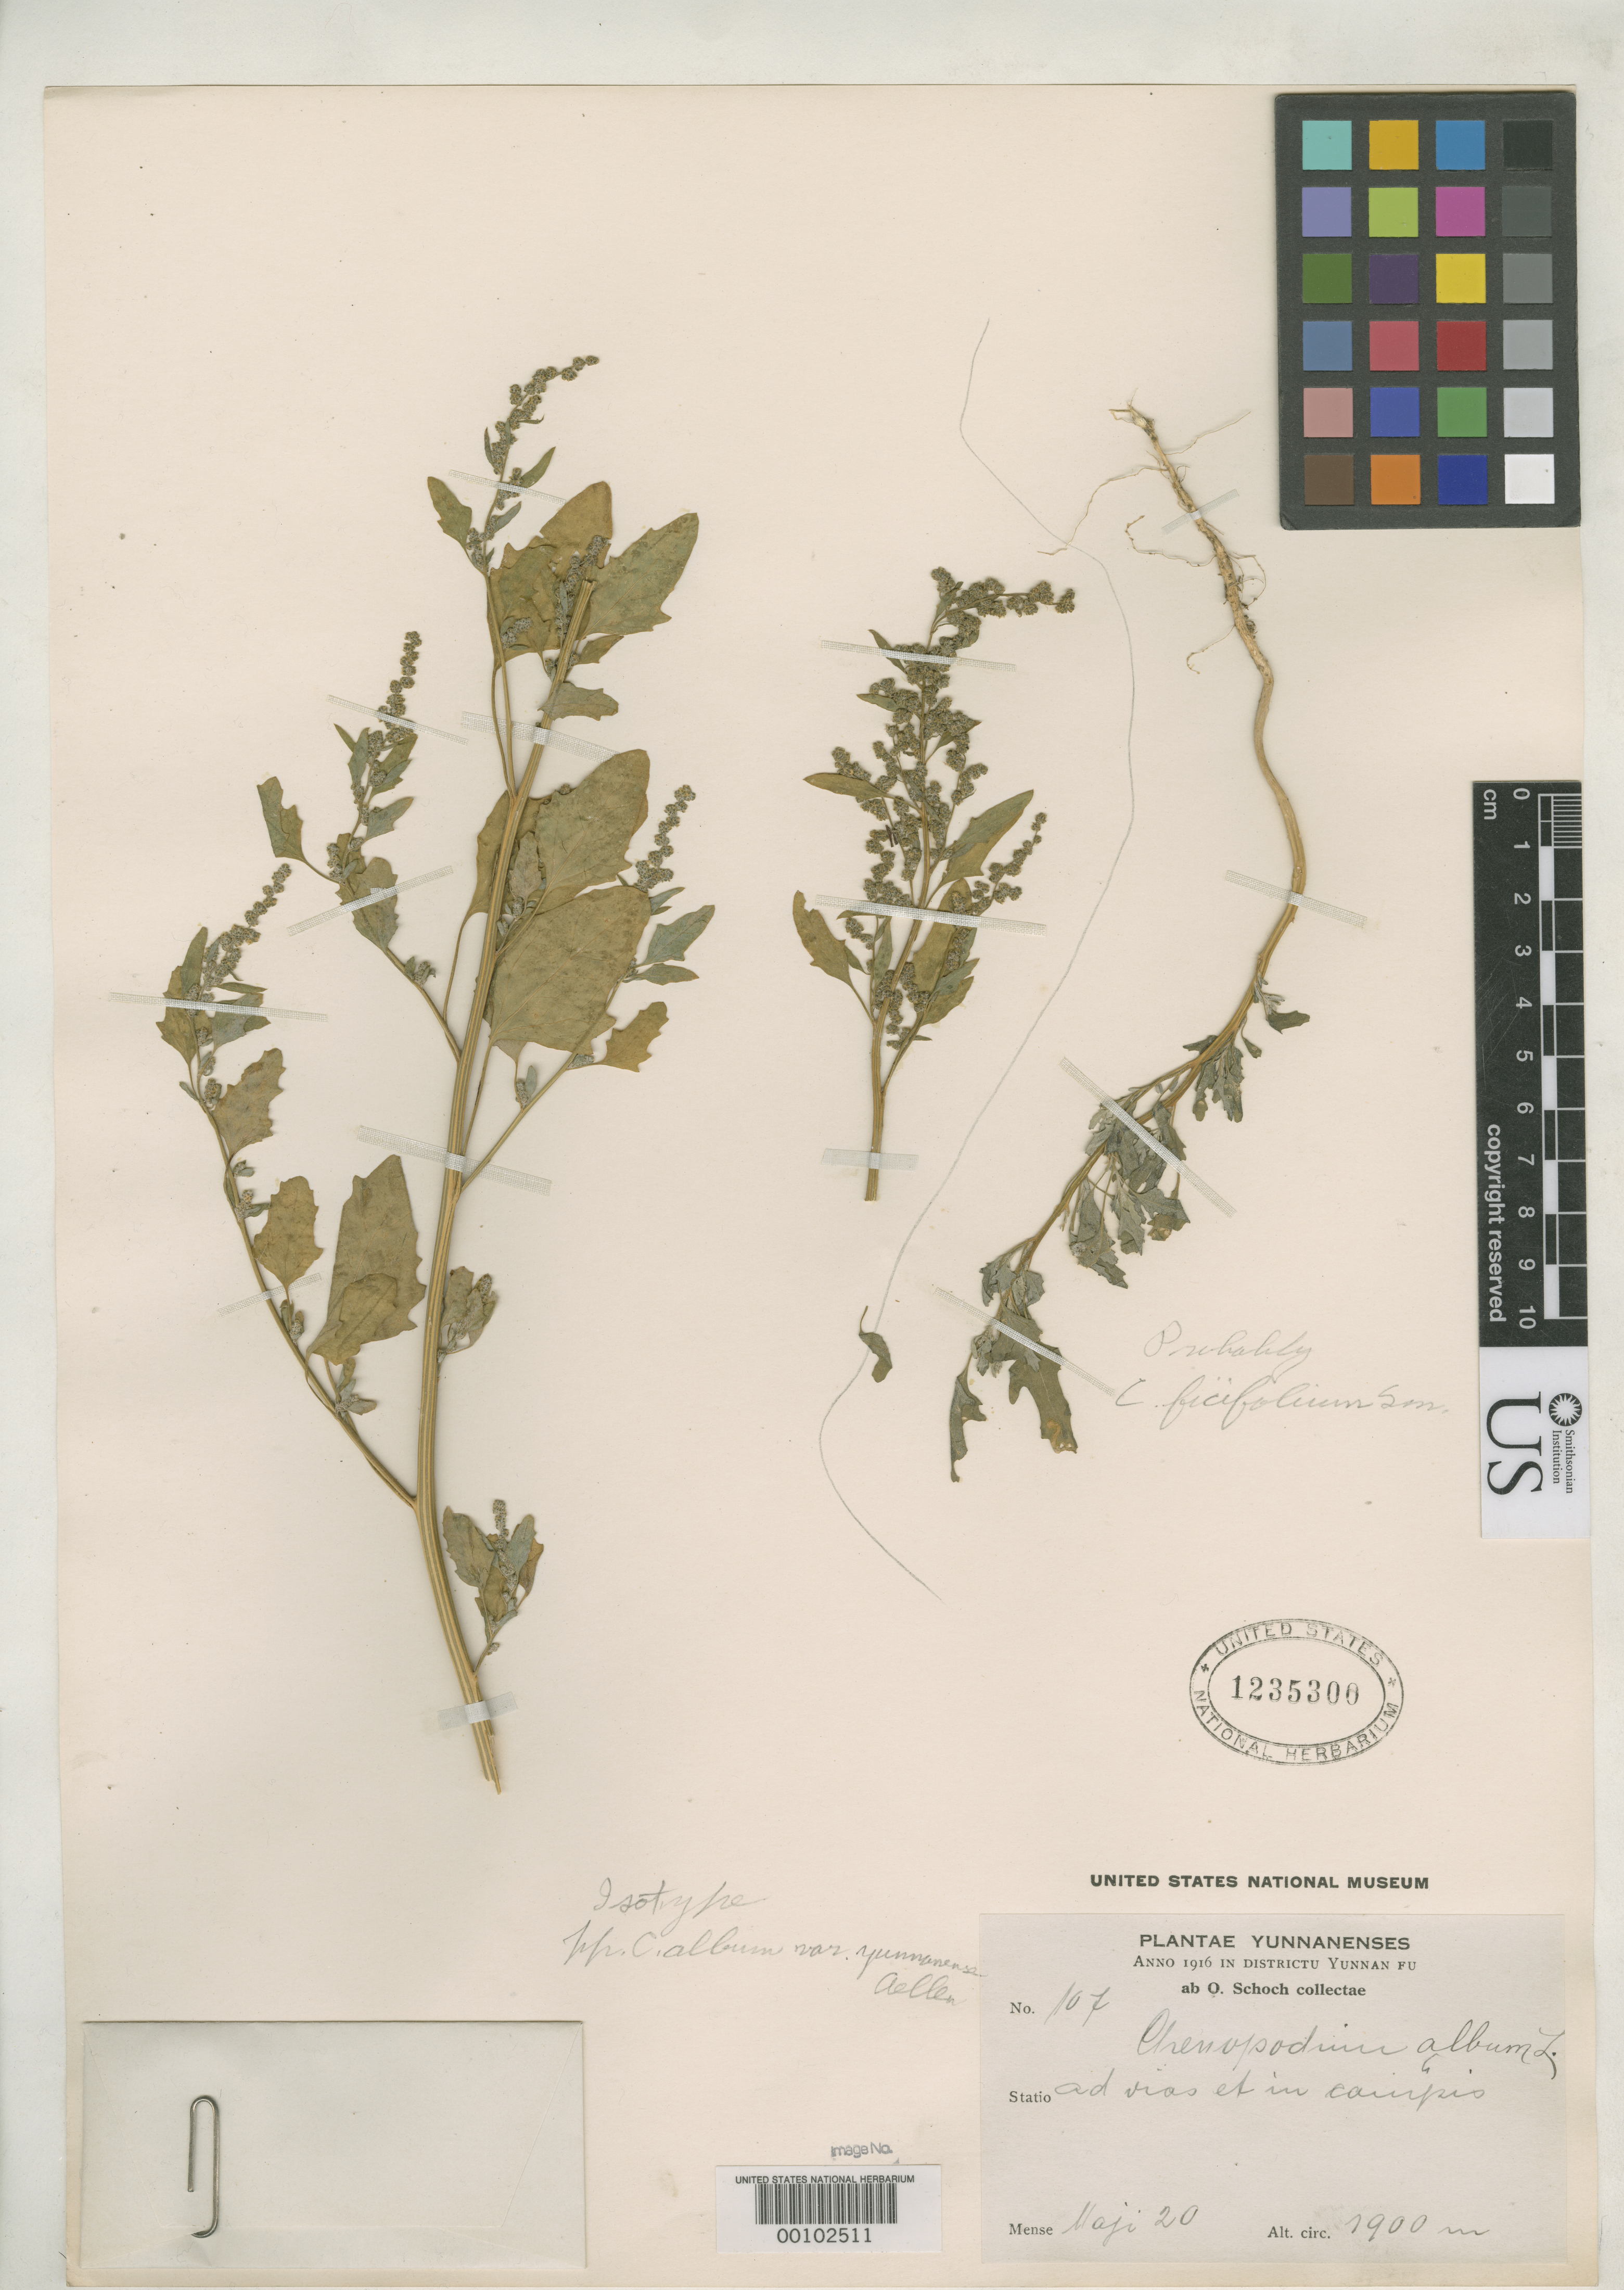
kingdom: Plantae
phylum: Tracheophyta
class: Magnoliopsida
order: Caryophyllales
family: Amaranthaceae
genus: Chenopodium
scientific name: Chenopodium album var. yunnanense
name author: Aellen in Hand.-Mazz.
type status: Isotype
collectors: O. Schoch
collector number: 107 p.p.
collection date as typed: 20 May 1916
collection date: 1916-05-20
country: China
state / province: Yunnan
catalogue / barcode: US 1235300